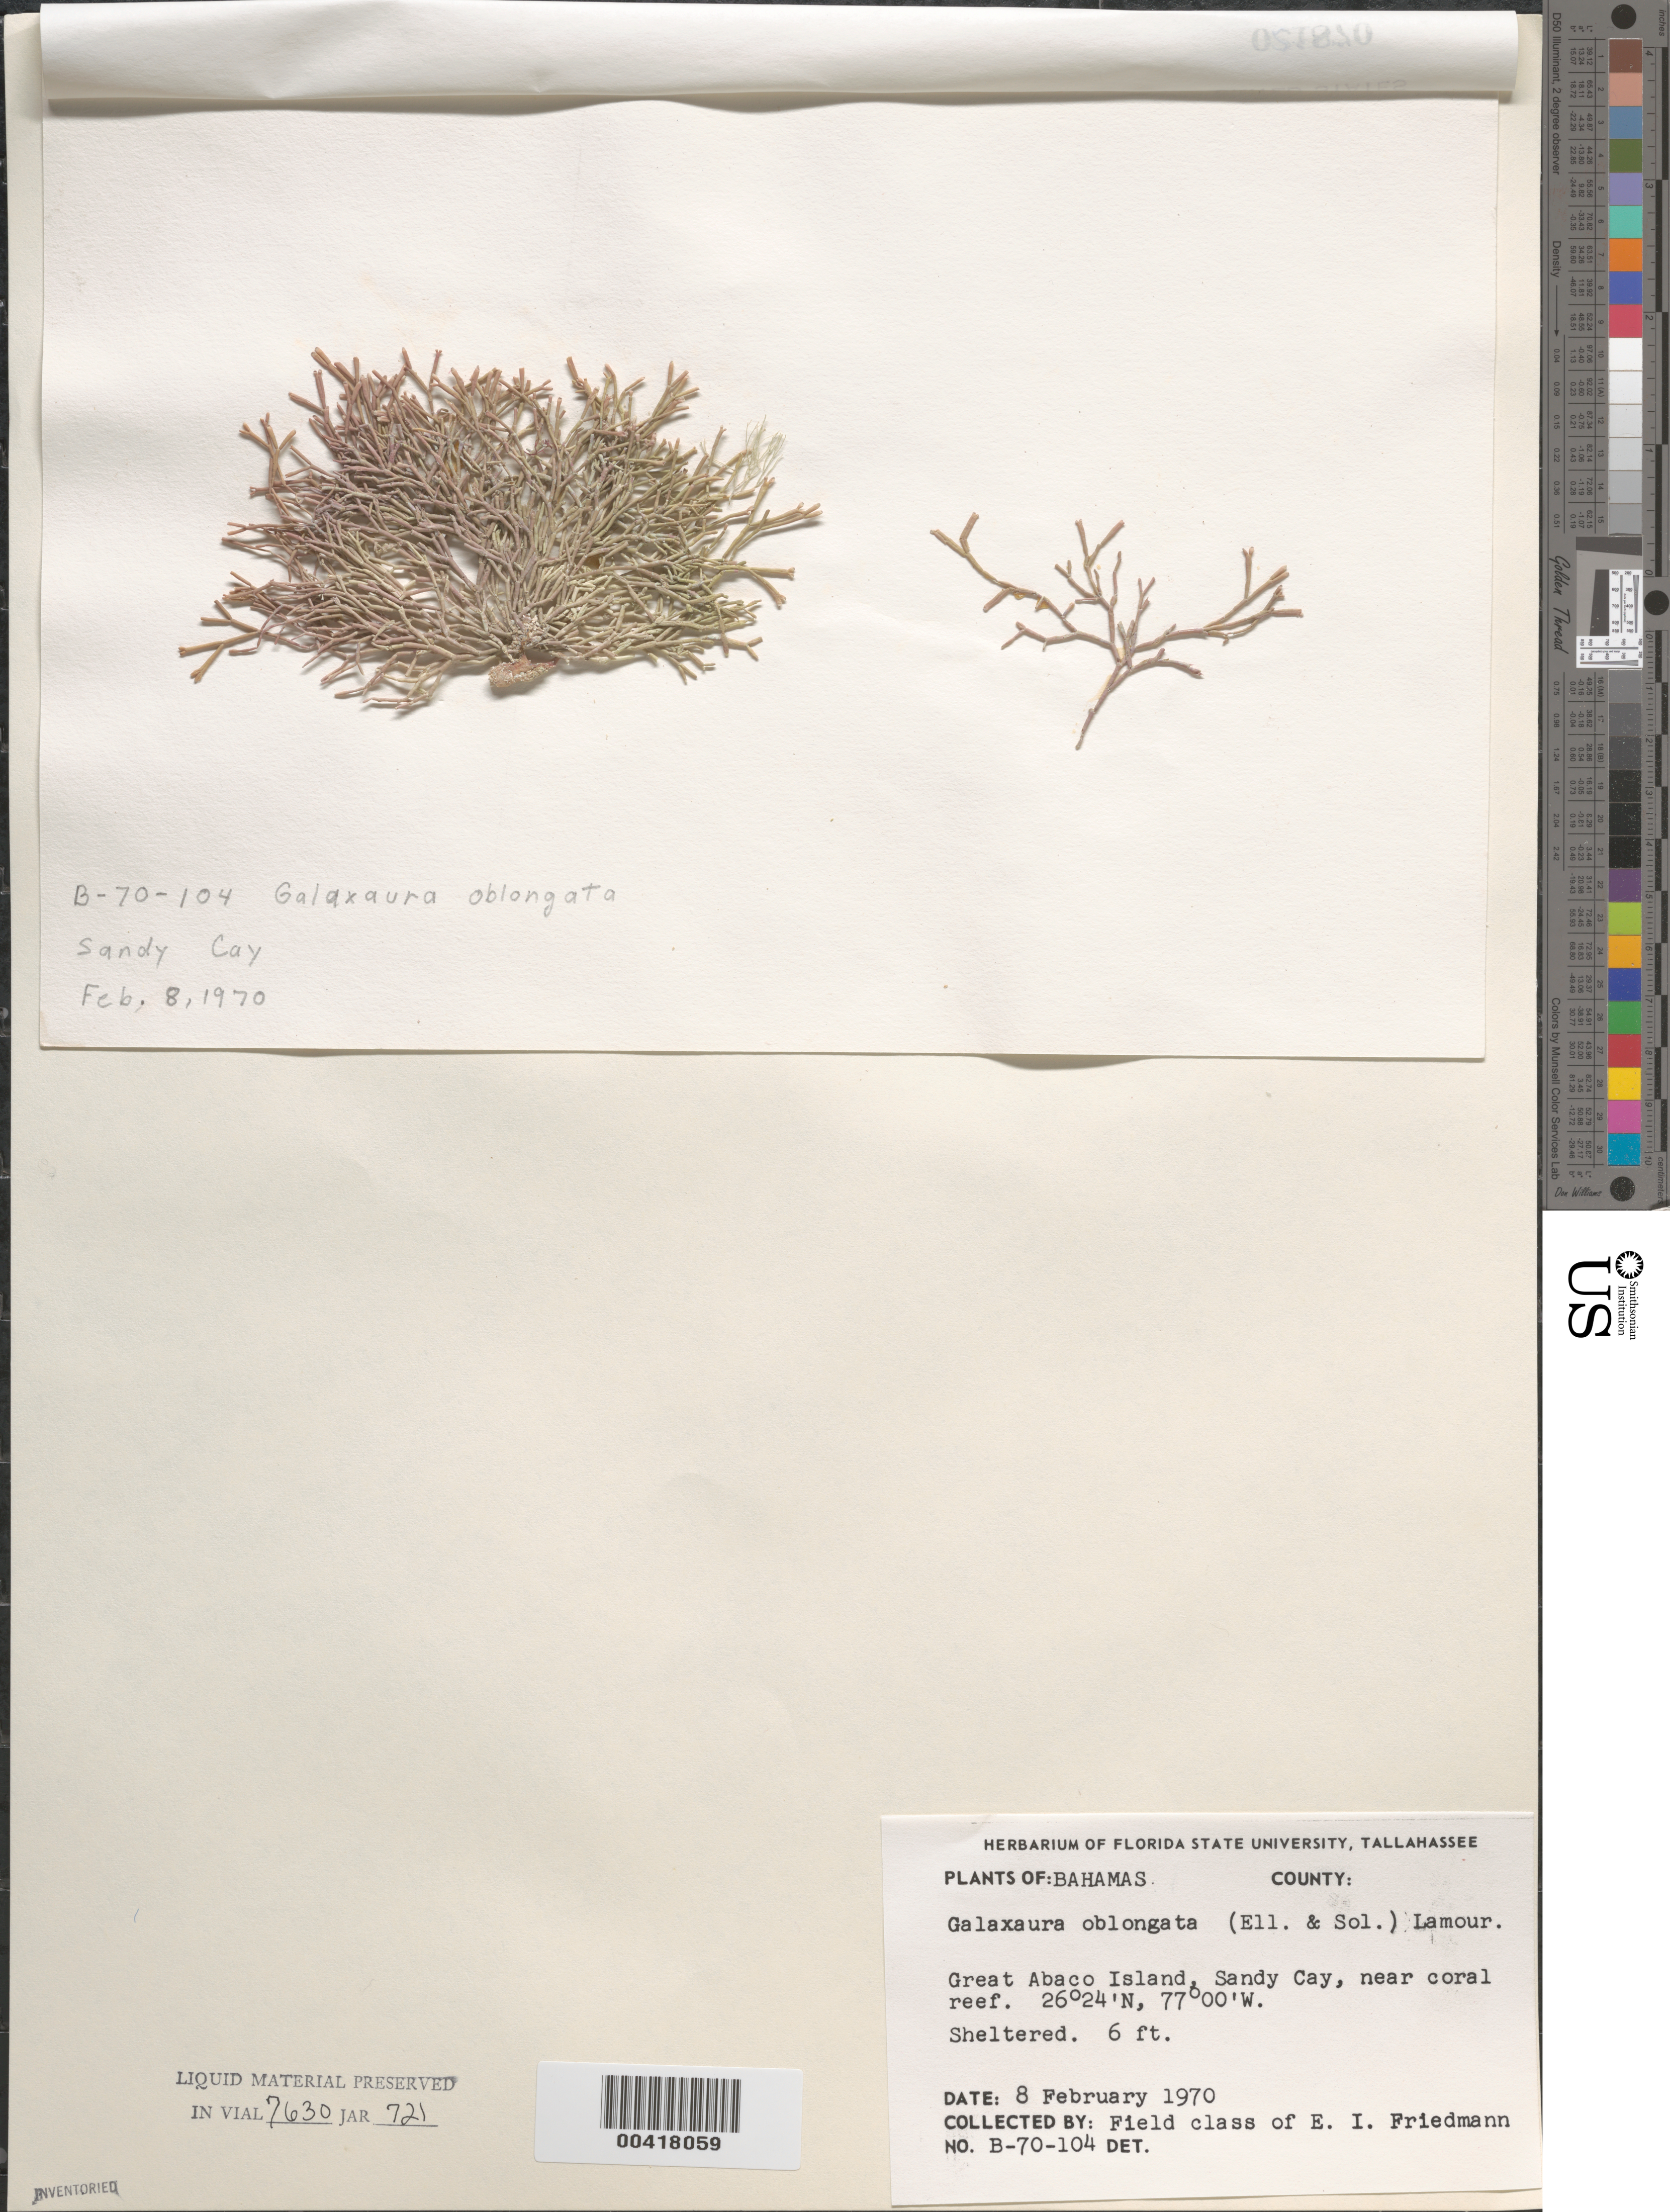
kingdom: Plantae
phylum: Rhodophyta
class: Florideophyceae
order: Nemaliales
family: Galaxauraceae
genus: Tricleocarpa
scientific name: Tricleocarpa fragilis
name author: (L.) Huisman & R.A. Towns.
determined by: Algae name updating Project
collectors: E. Friedmann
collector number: B-70-104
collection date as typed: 08 Feb 1970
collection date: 1970-02-08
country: Bahamas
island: Great Abaco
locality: Sandy Cay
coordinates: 26 24" N, 77 00" W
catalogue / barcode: US 21870